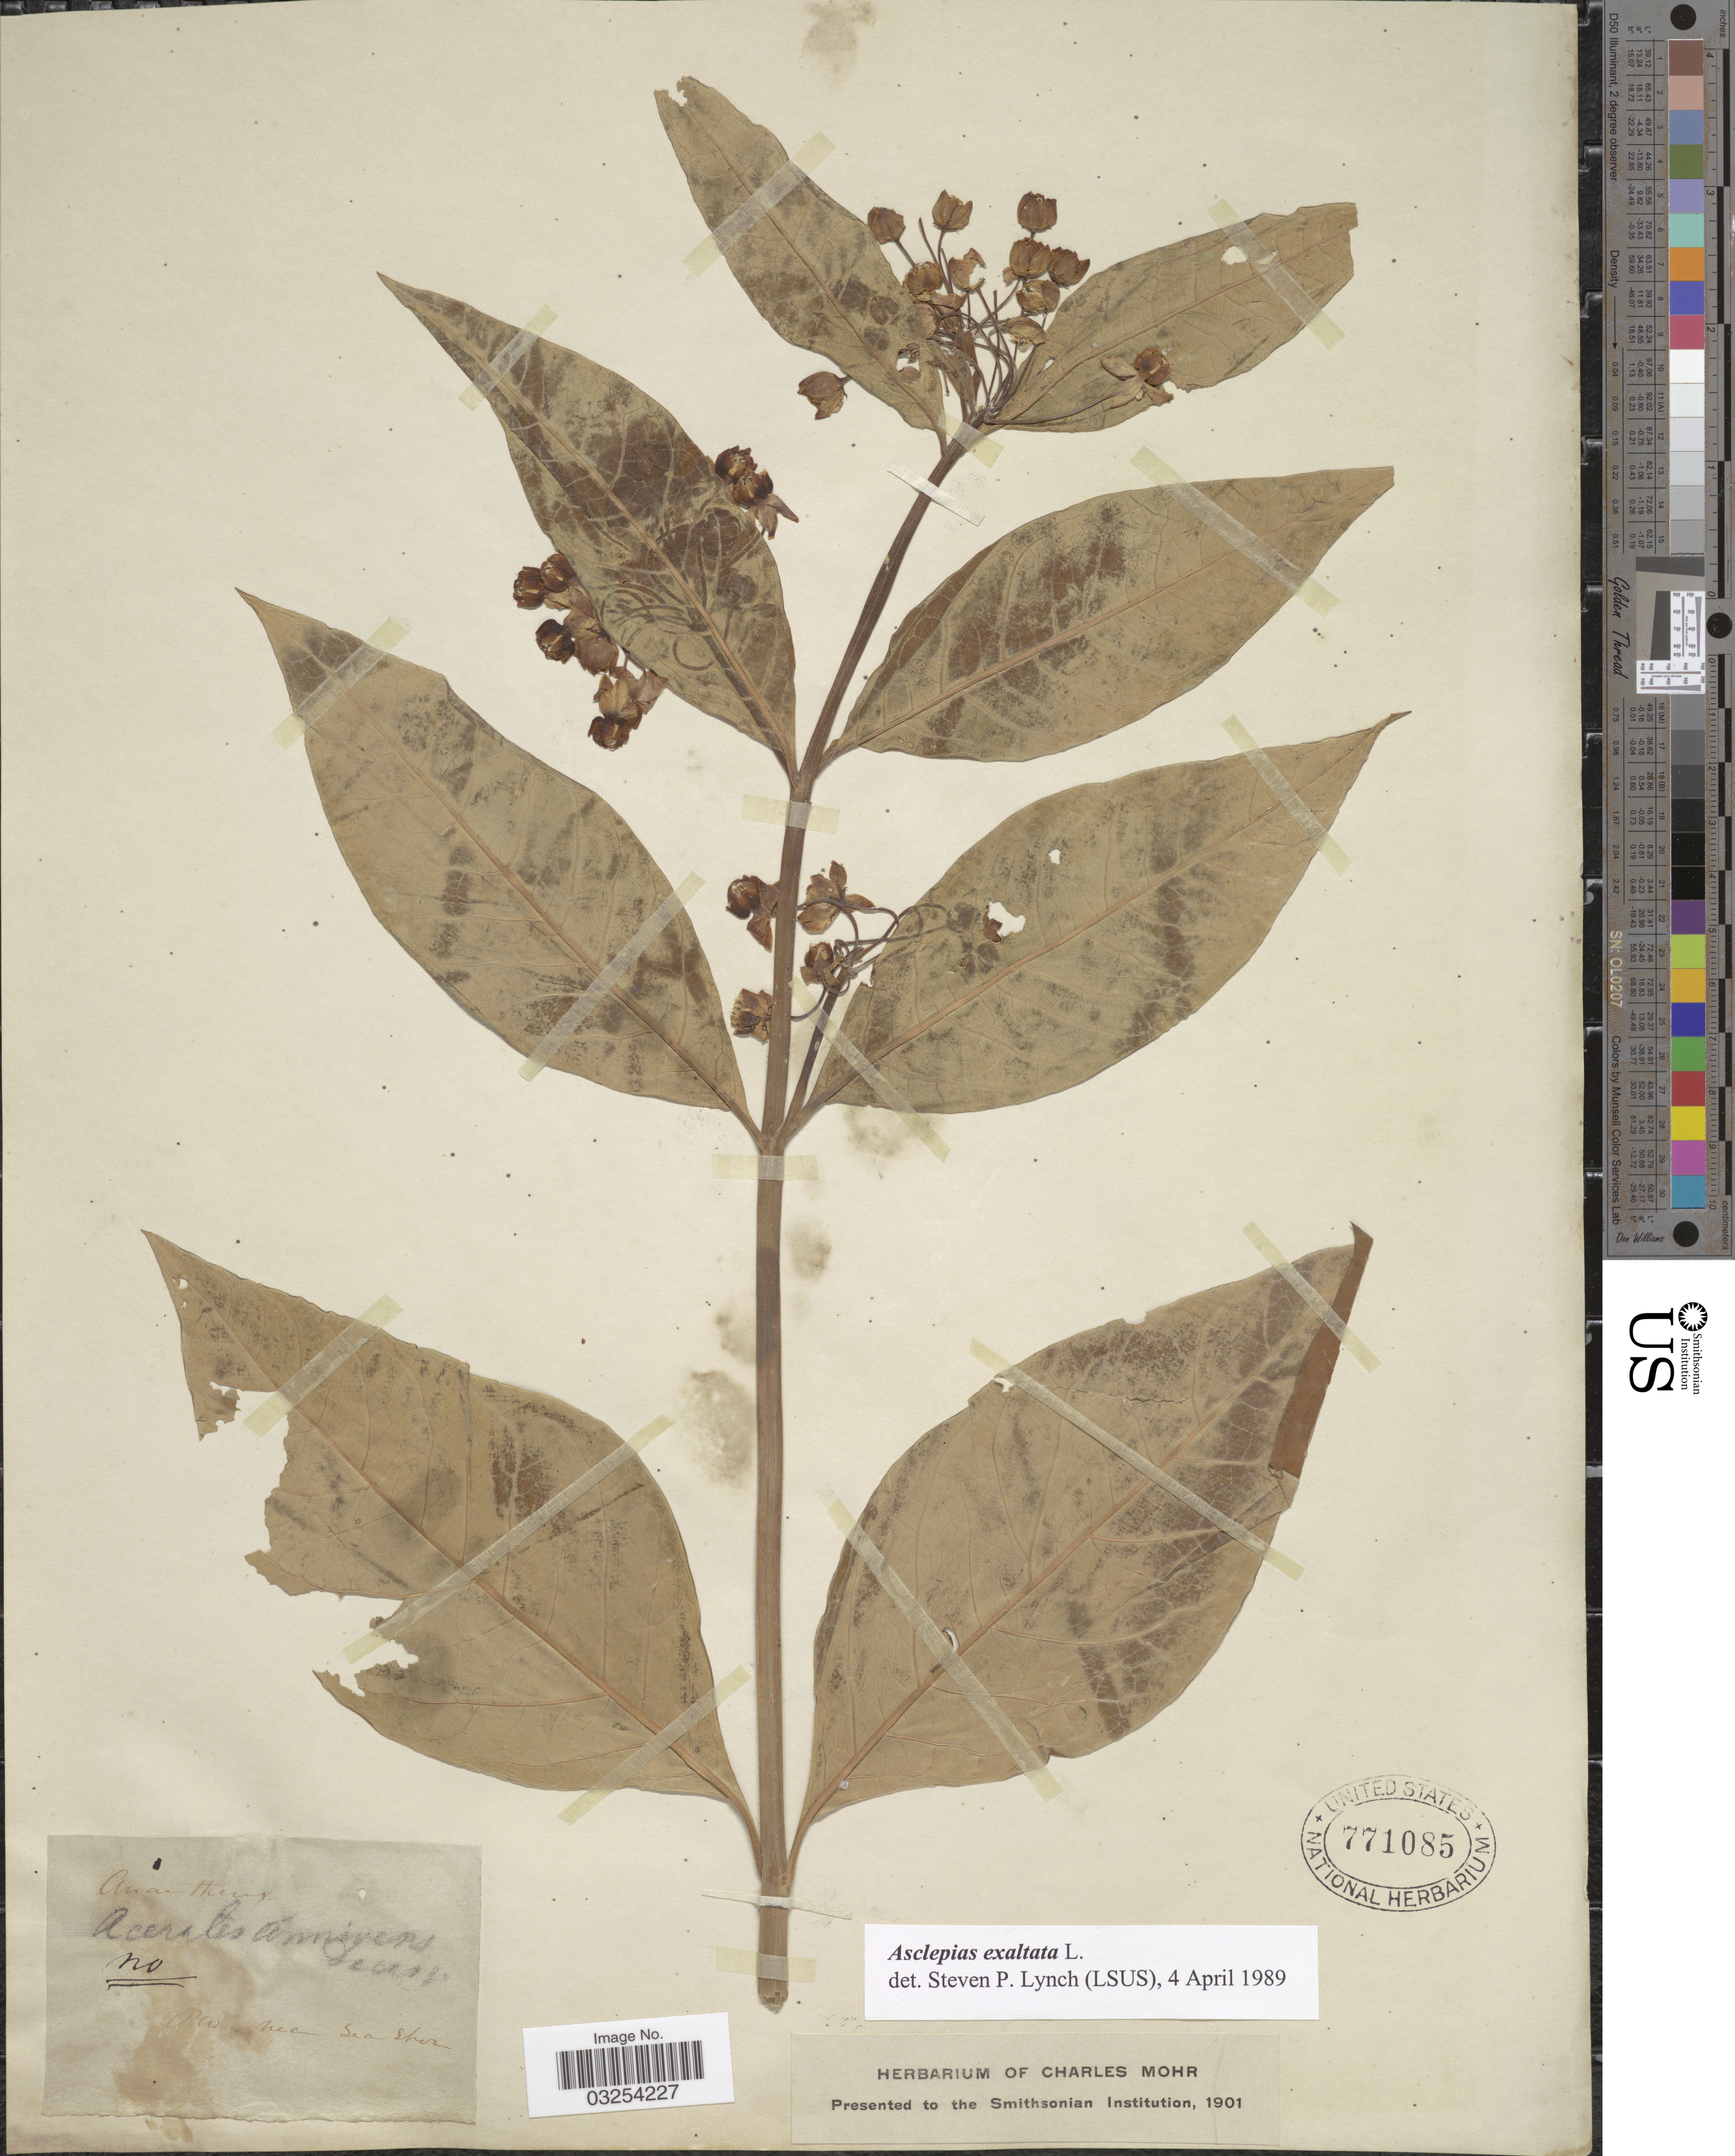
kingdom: Plantae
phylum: Tracheophyta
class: Magnoliopsida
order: Gentianales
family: Apocynaceae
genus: Asclepias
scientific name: Asclepias exaltata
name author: Muhl.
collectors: ex herb. Charles Mohr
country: United States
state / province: Pennsylvania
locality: Near sea shore.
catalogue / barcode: US 771085